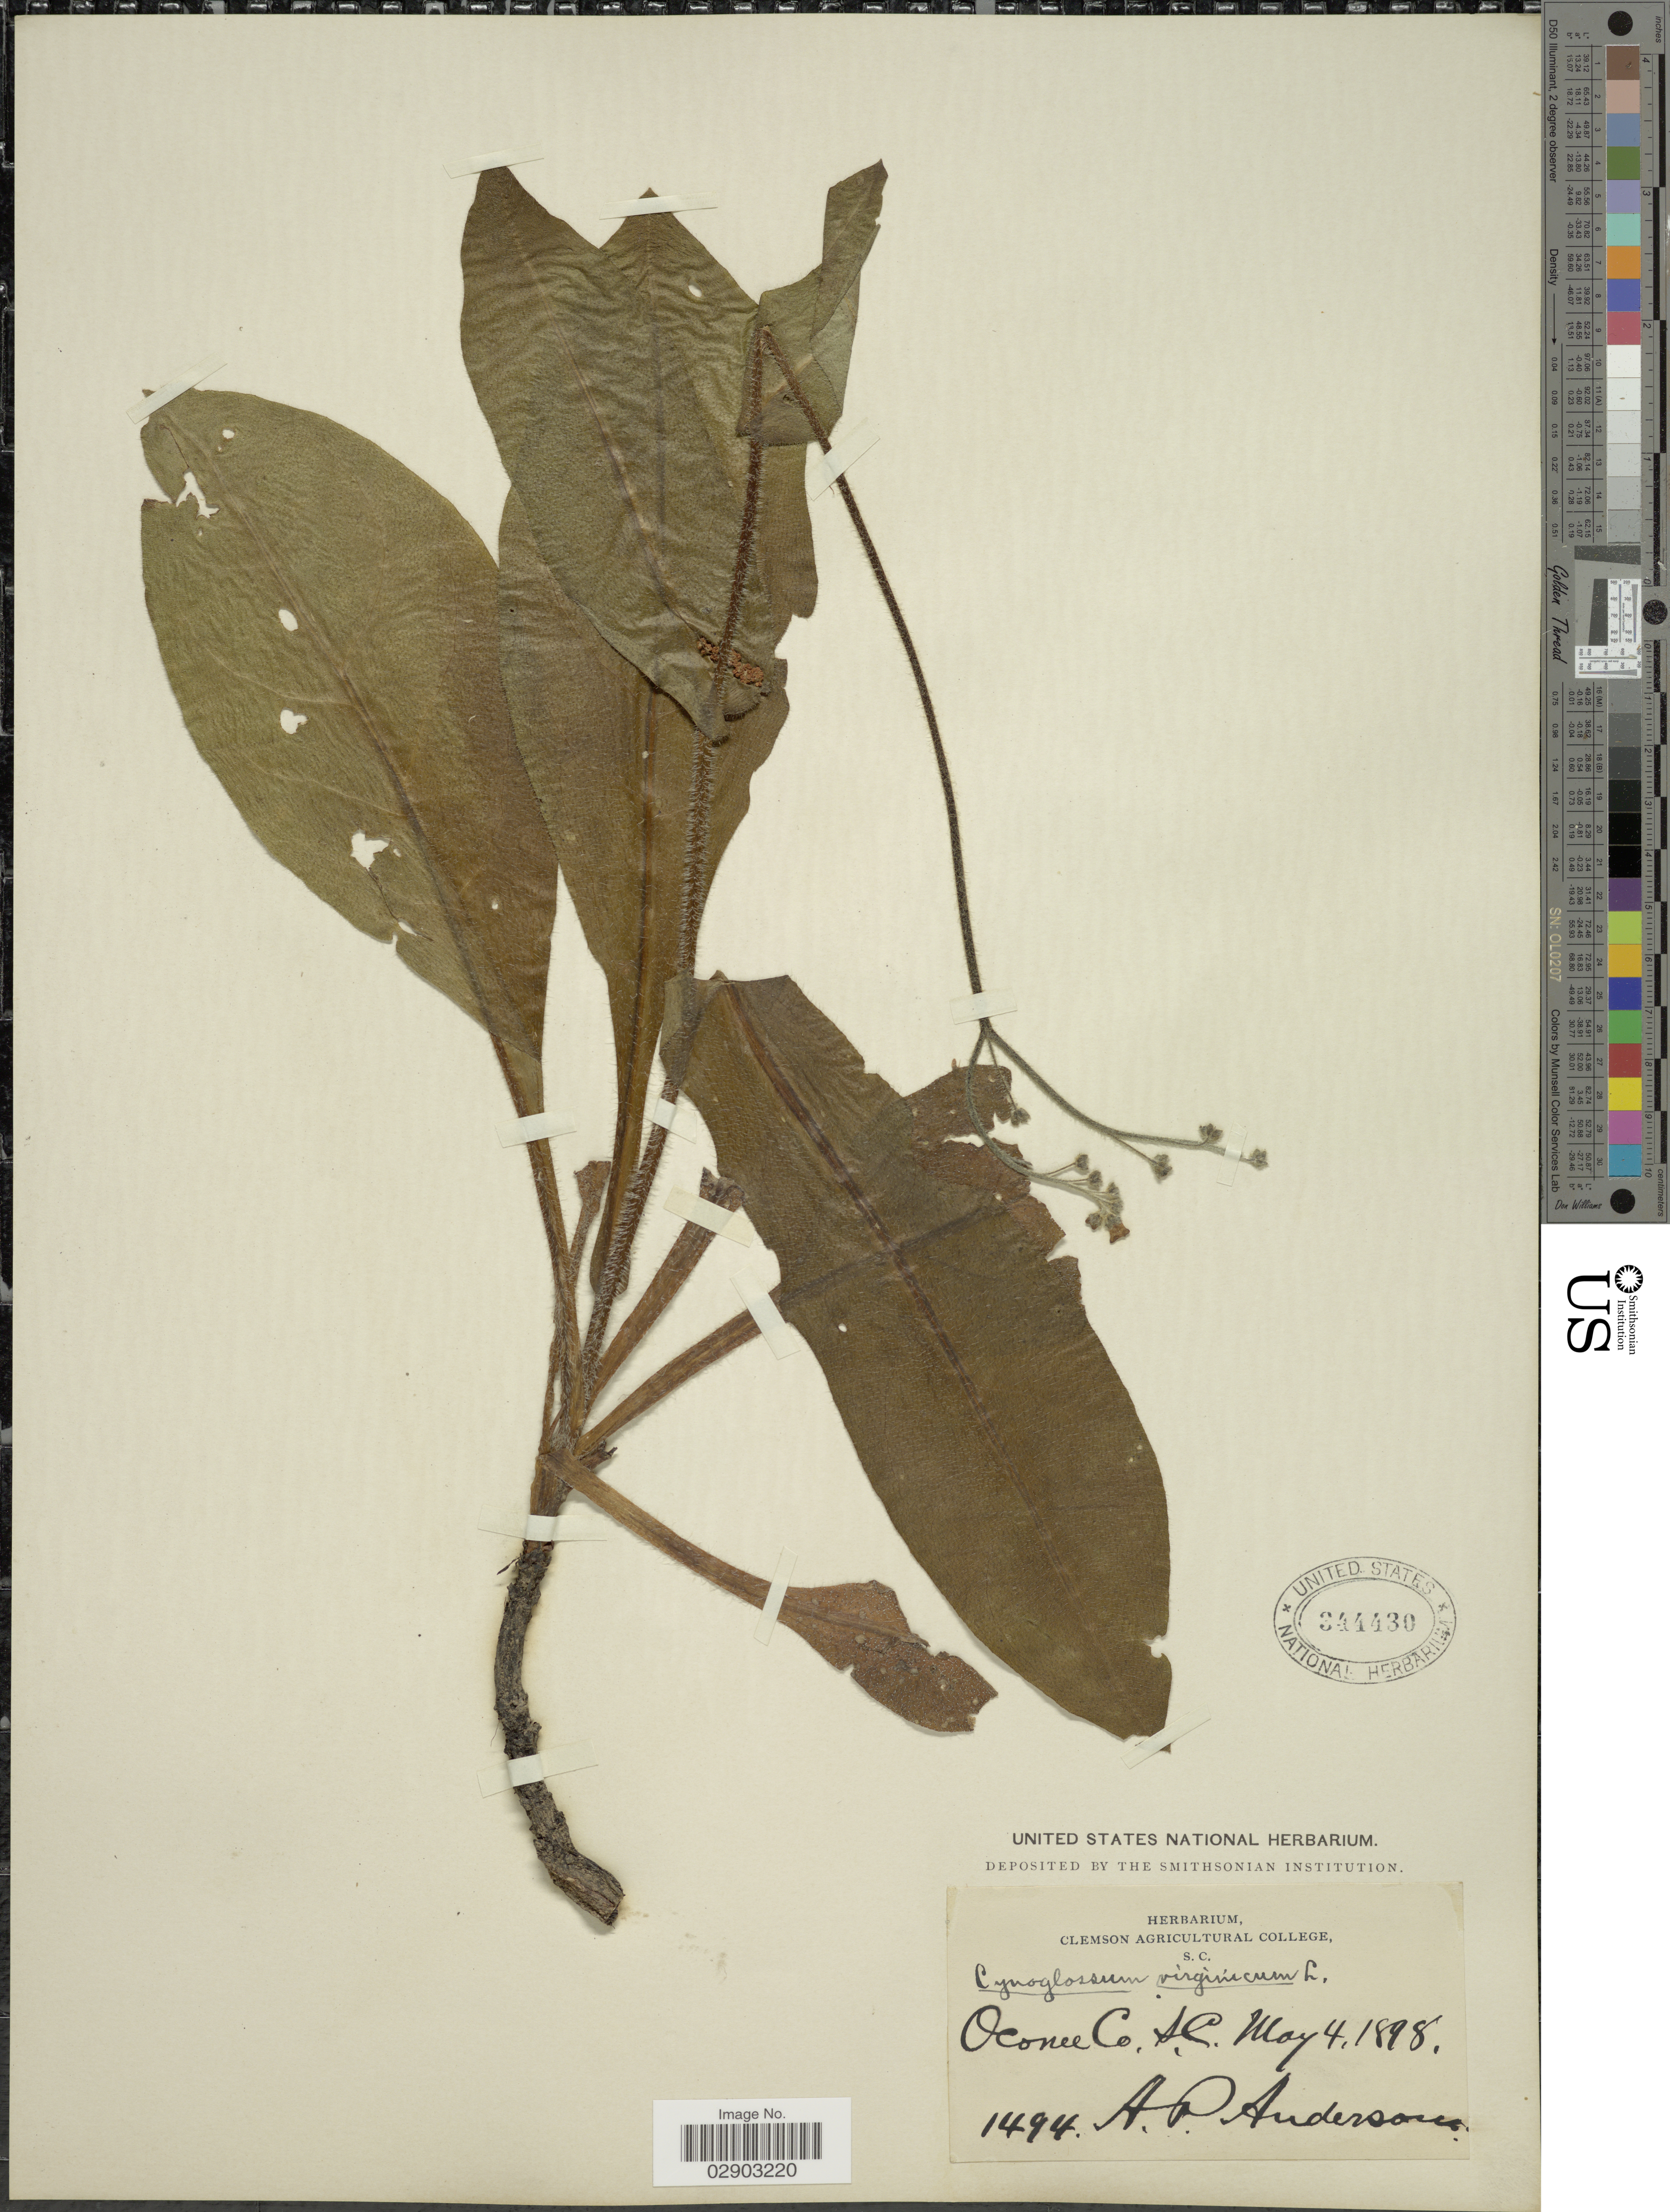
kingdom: Plantae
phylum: Tracheophyta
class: Magnoliopsida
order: Boraginales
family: Boraginaceae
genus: Cynoglossum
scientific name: Cynoglossum virginianum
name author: L.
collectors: A. P. Anderson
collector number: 1494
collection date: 1898-05-04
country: United States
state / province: South Carolina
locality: Oconee Co. S. C.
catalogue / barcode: US 344430